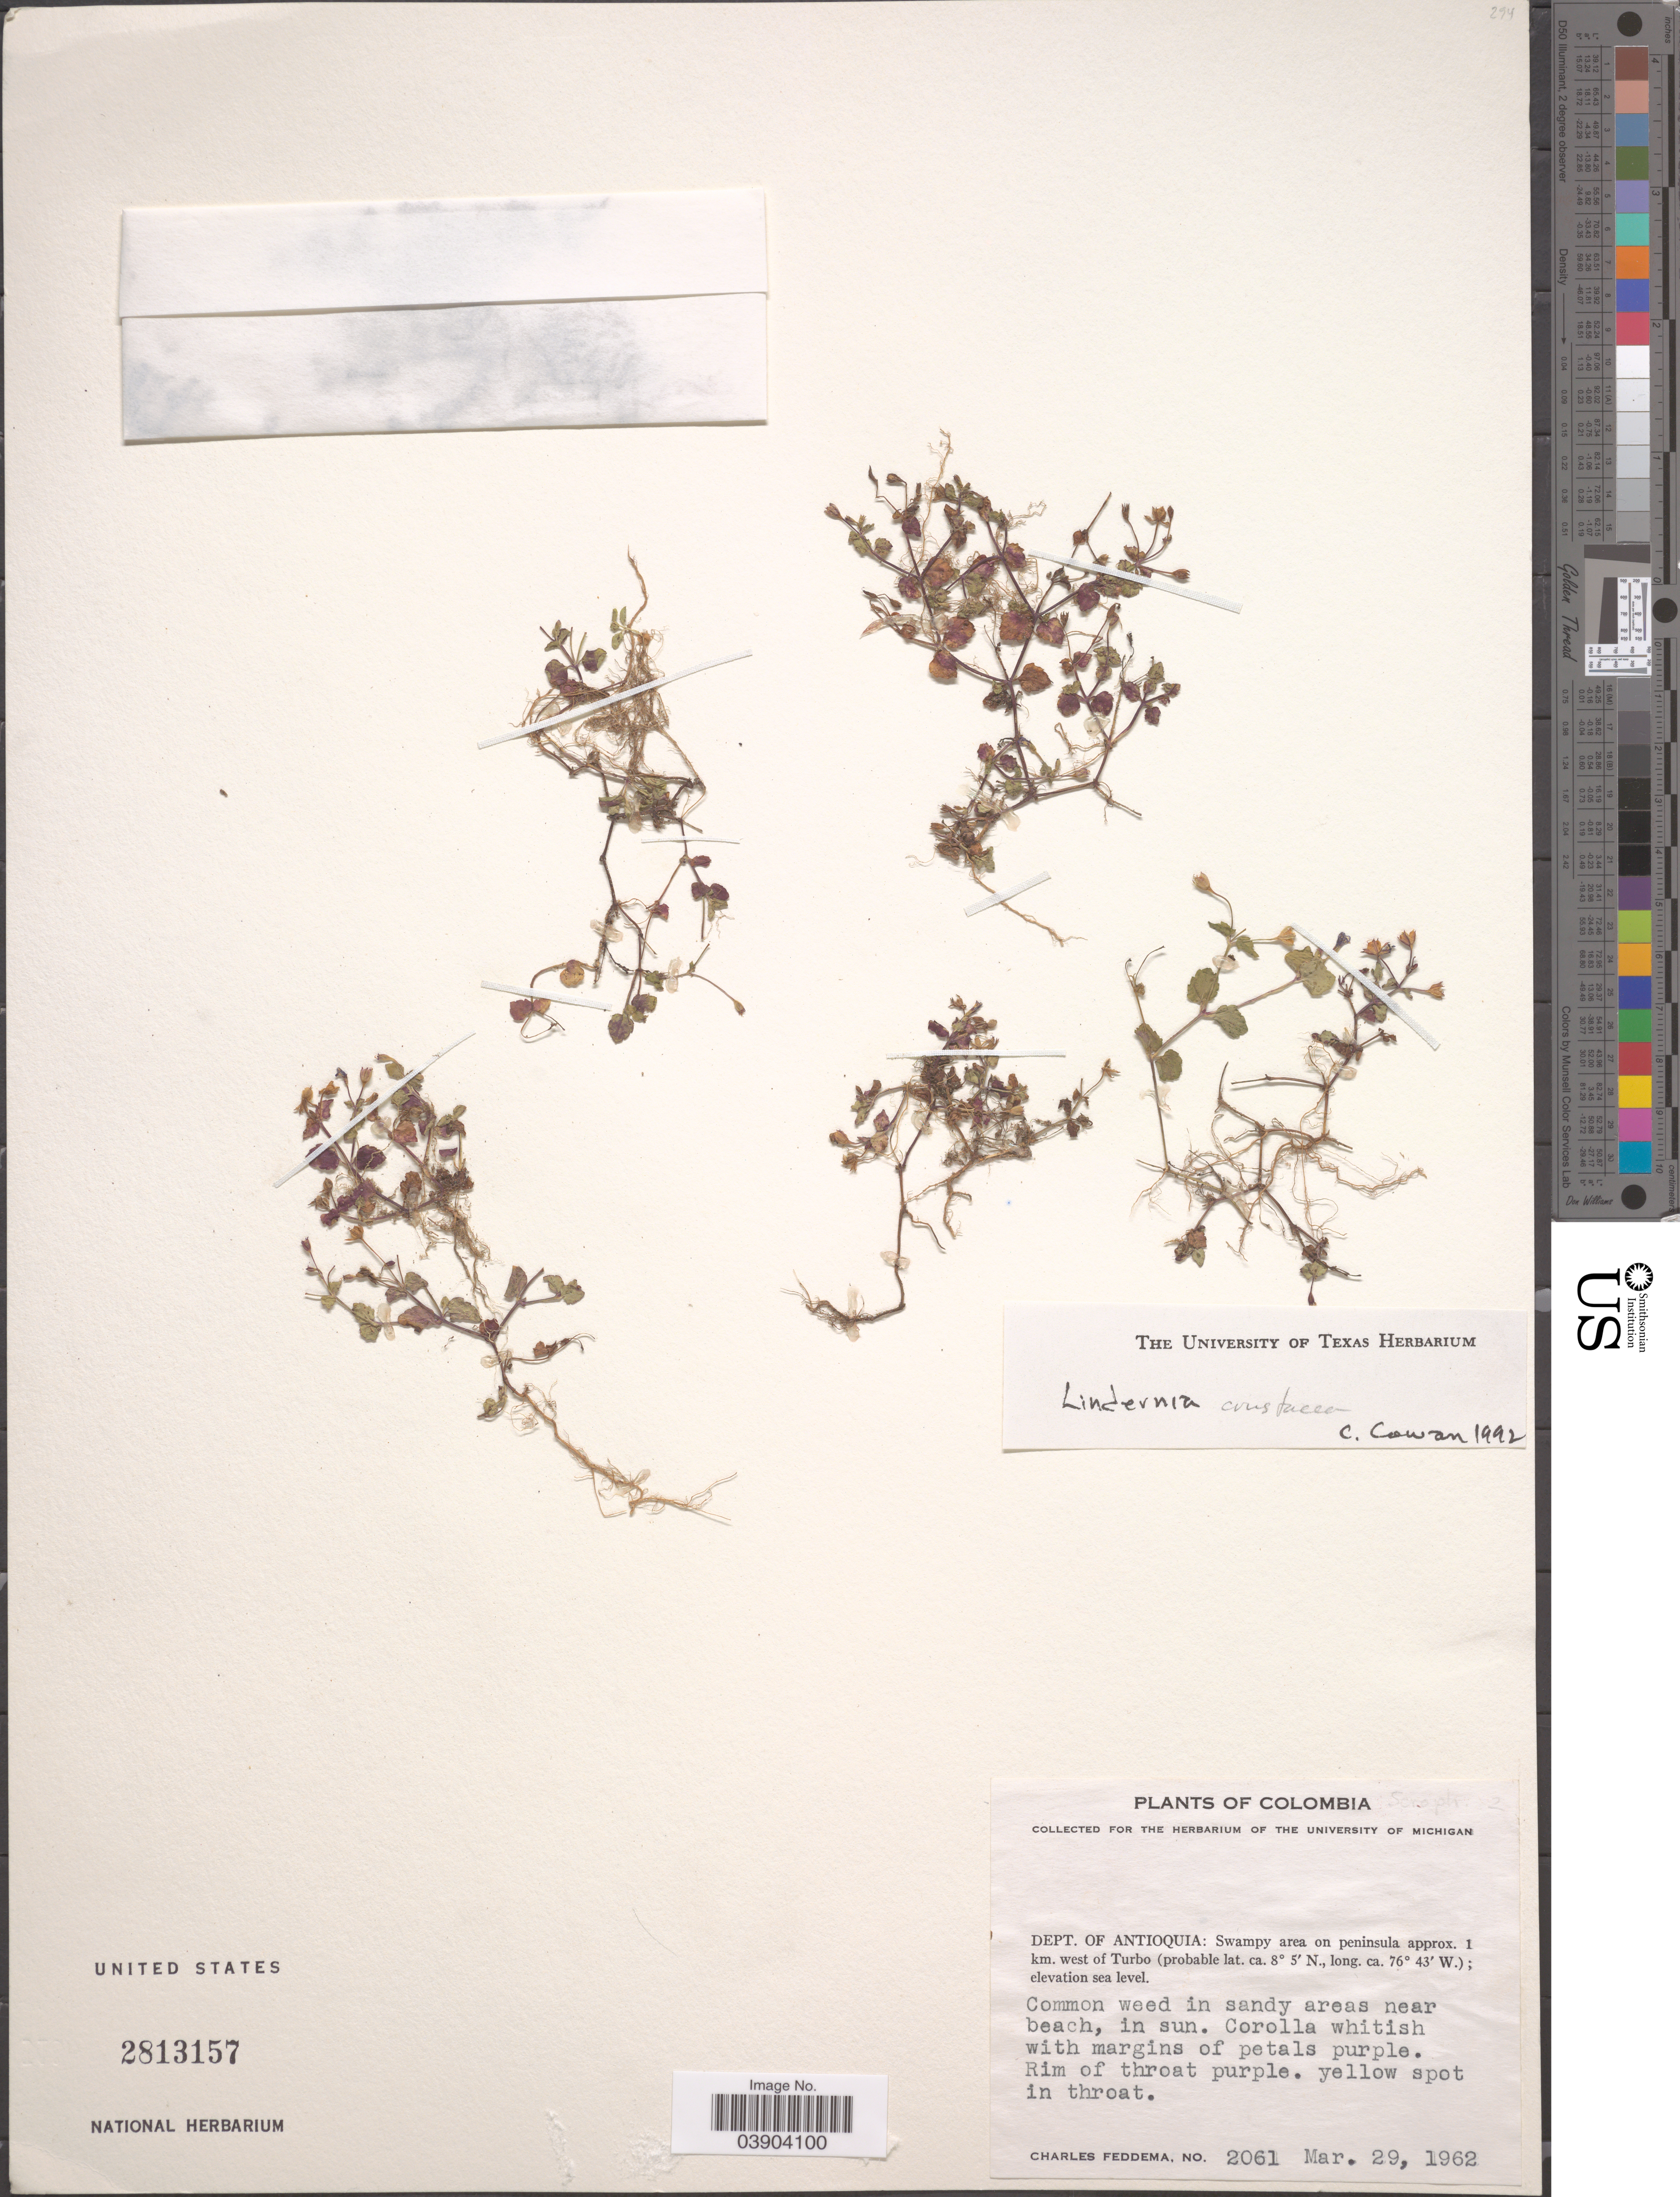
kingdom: Plantae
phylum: Tracheophyta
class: Magnoliopsida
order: Lamiales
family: Linderniaceae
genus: Lindernia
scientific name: Lindernia crustacea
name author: (L.) F. Muell.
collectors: C. Feddema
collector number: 2061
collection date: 1962-03-29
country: Colombia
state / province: Antioquia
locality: Swampy area on peninsula approx. 1 km. west of Turbo.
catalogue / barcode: US 2813157